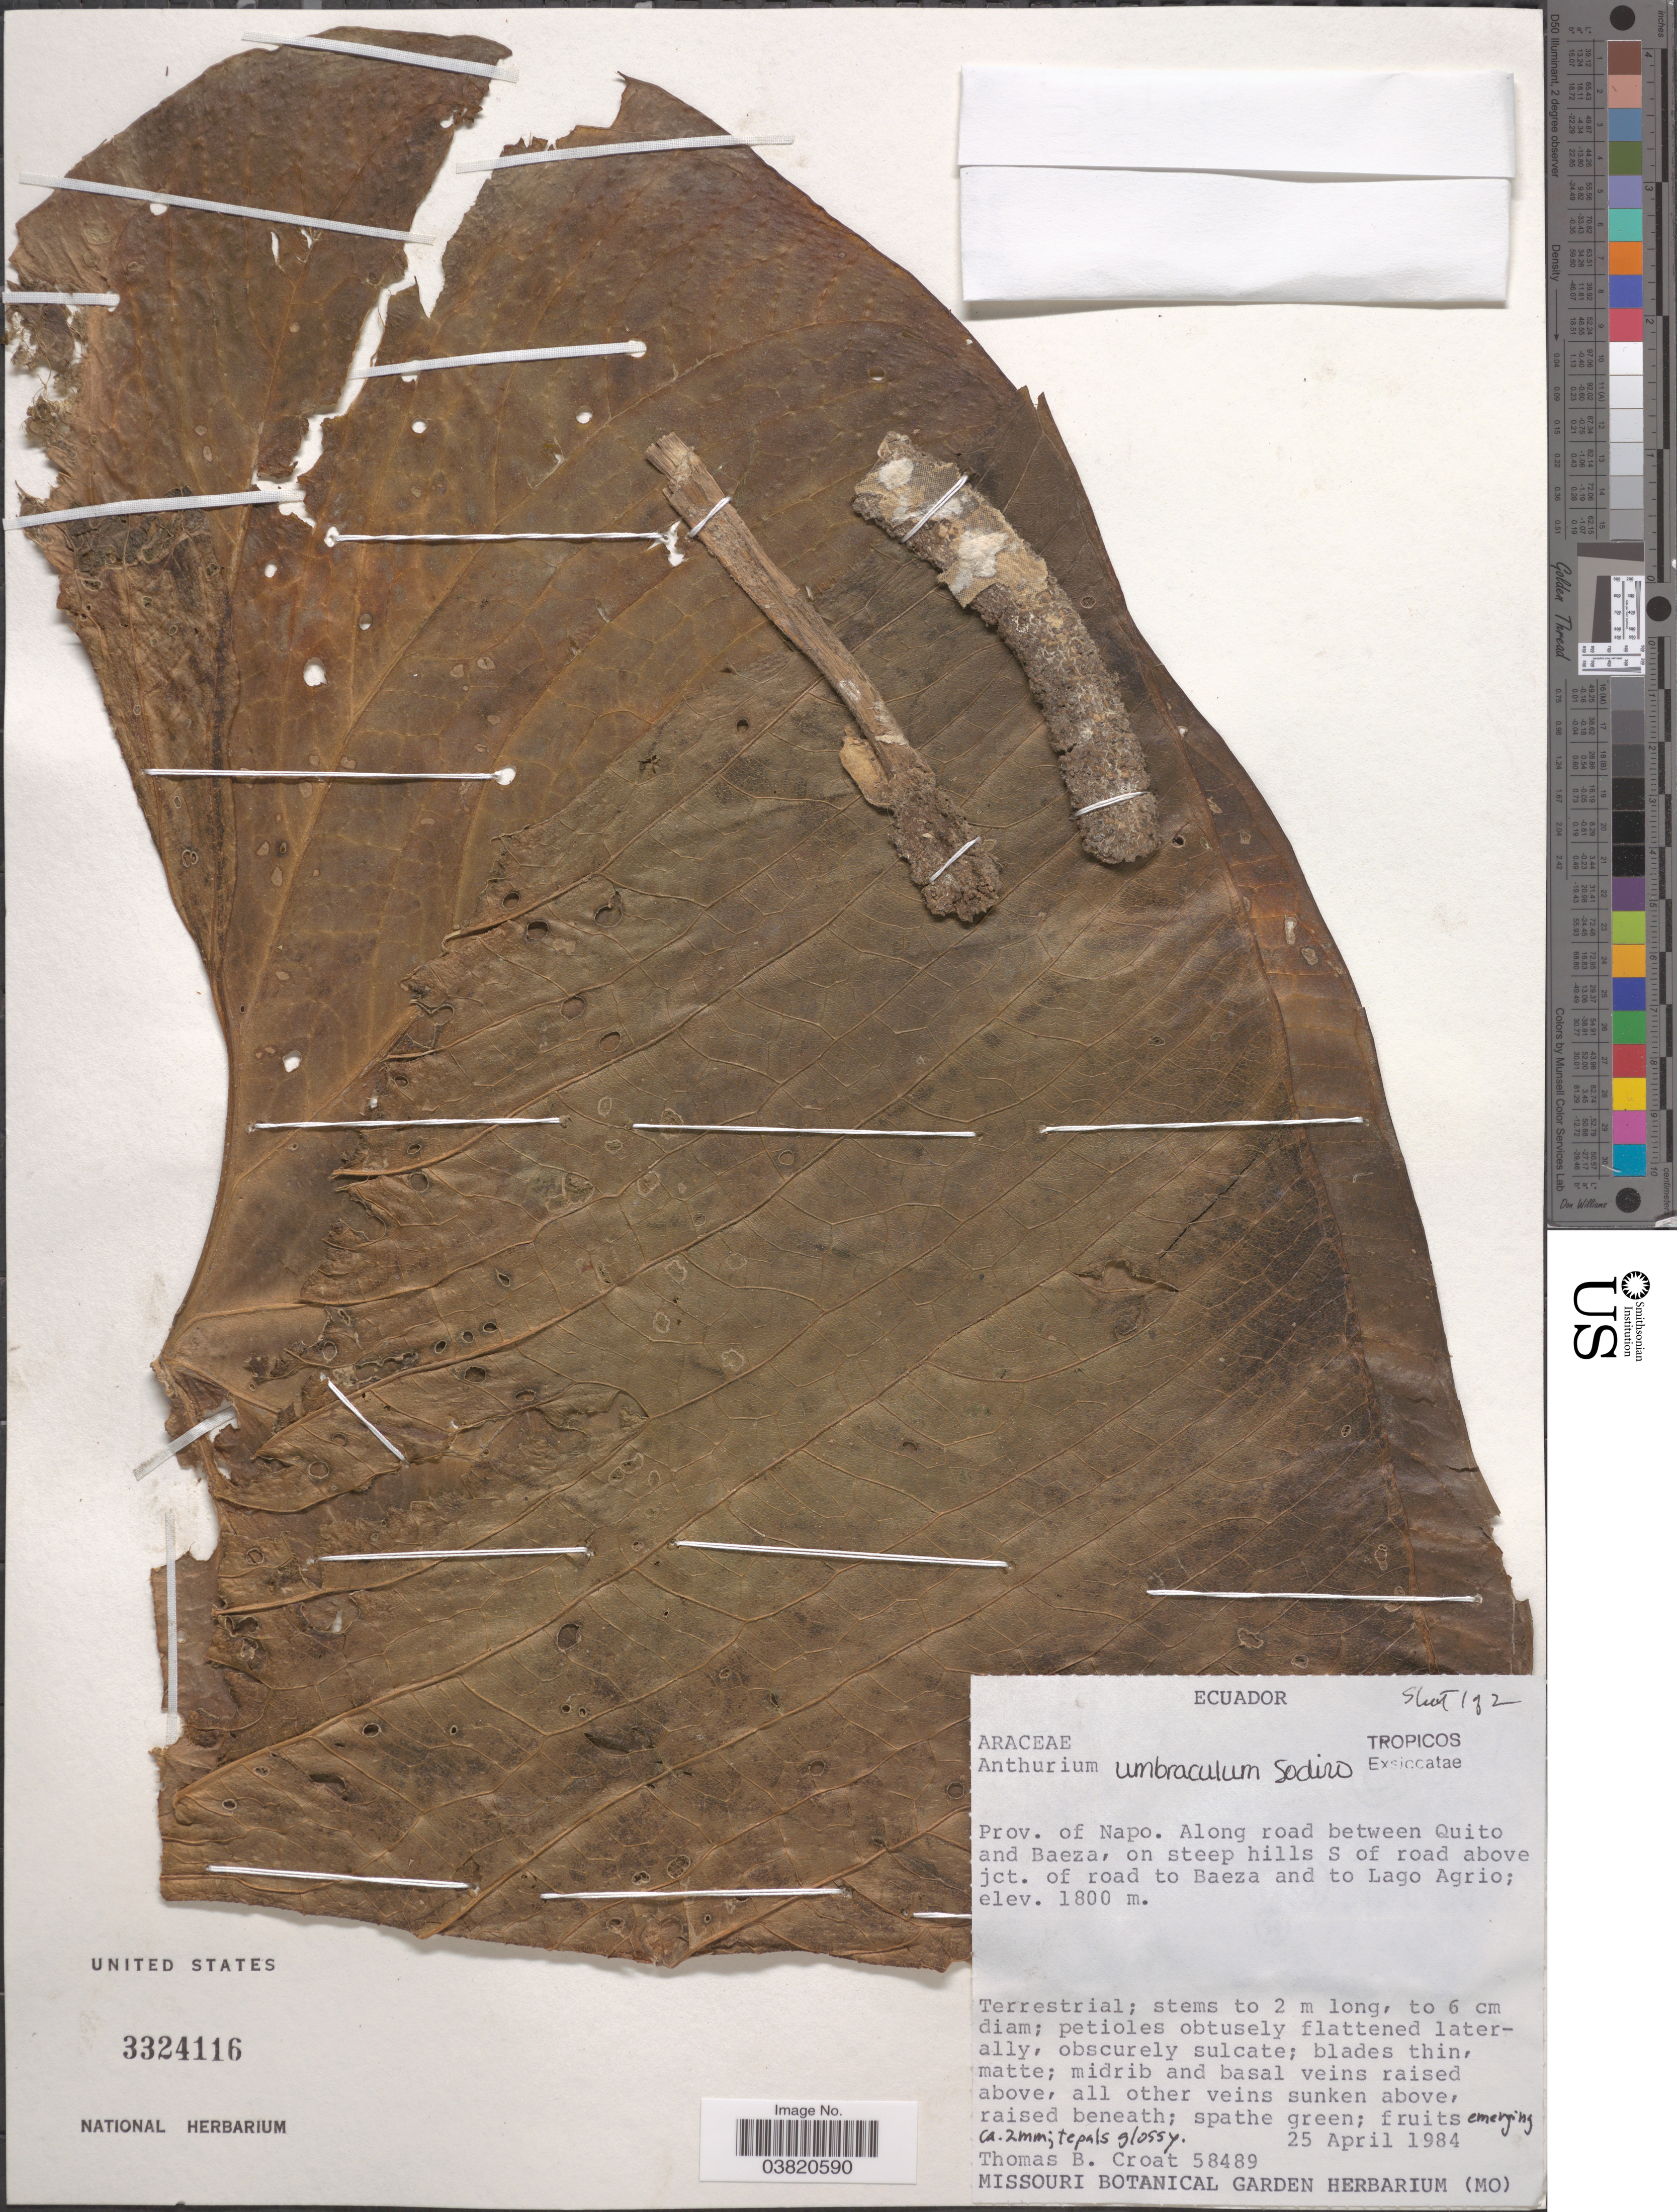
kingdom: Plantae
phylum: Tracheophyta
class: Liliopsida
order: Alismatales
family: Araceae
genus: Anthurium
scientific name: Anthurium umbricola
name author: Engl.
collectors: T. B. Croat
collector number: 58489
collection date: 1984-04-25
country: Ecuador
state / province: Napo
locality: Along road between Quito and Baeza, on steep hills S of road above jct. of road to Baeza and to Lago Agrio.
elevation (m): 1800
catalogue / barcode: US 3324116